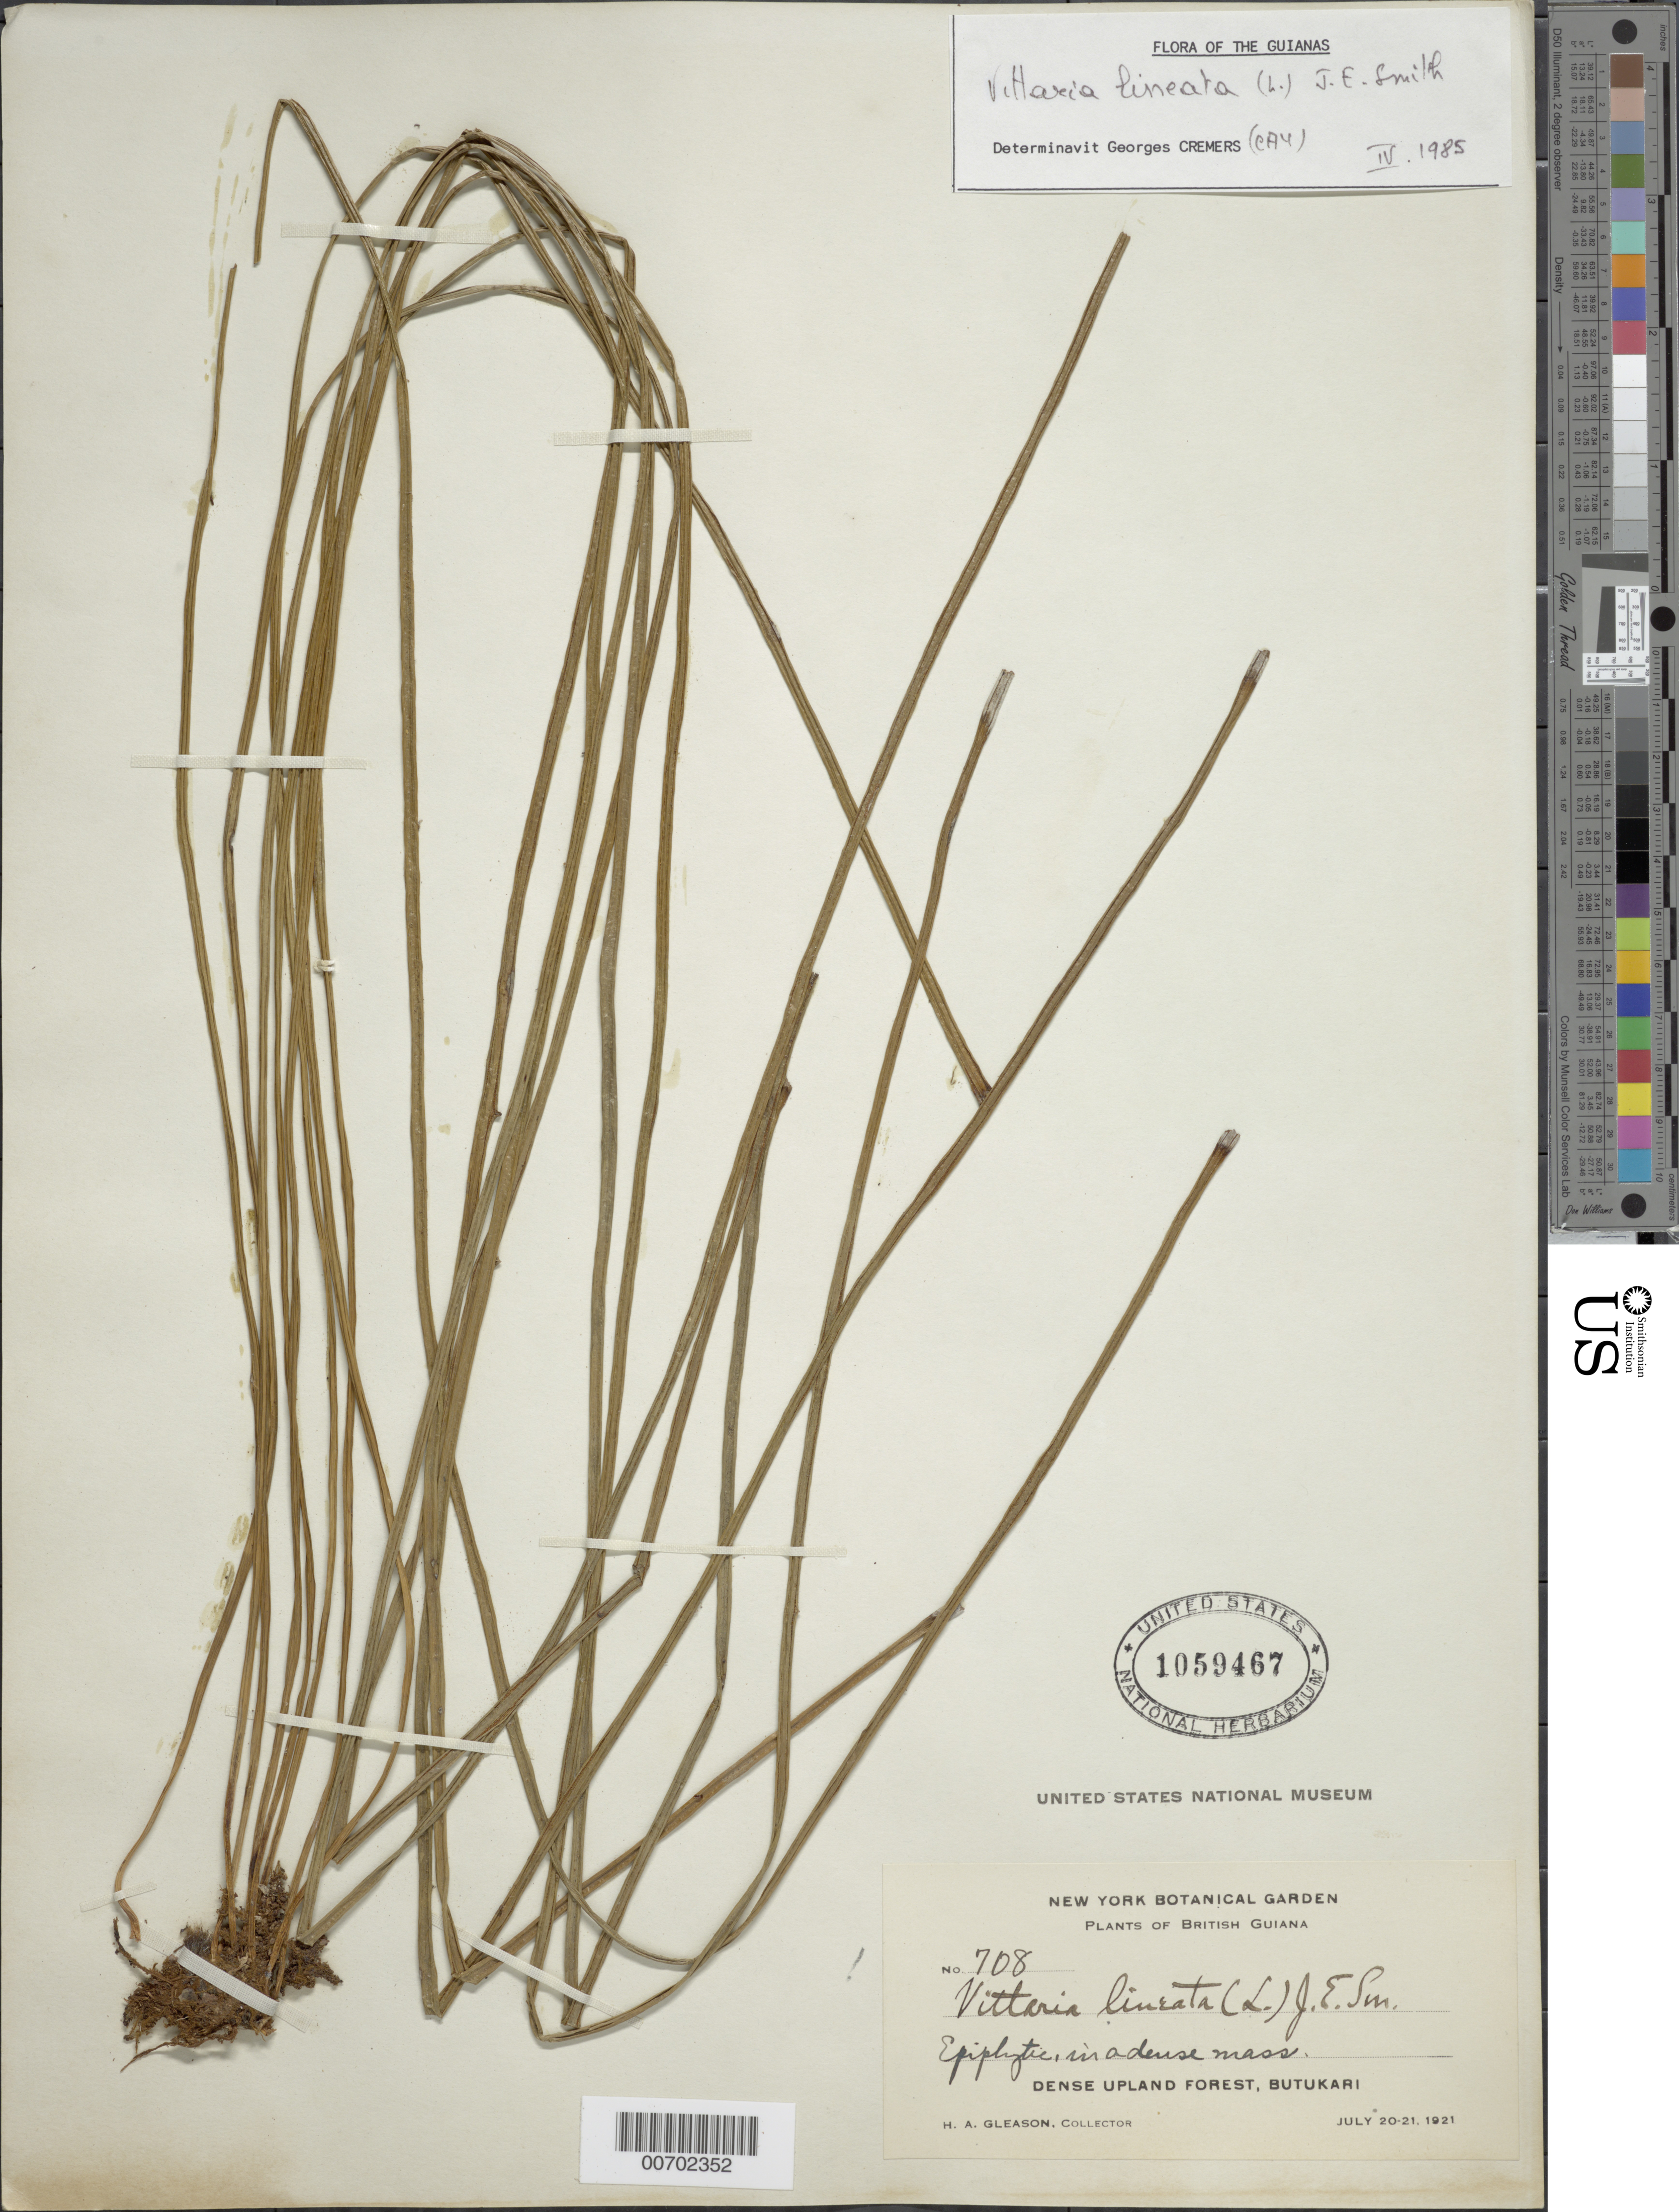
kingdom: Plantae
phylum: Tracheophyta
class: Polypodiopsida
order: Polypodiales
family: Pteridaceae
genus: Vittaria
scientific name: Vittaria lineata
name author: (L.) Sm.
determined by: Cremers, Georges A.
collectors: H. A. Gleason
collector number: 708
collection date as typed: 20-Jul-21 to 21-Jul-21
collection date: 1921-07-20/1921-07-21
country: Guyana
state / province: U. Demerara-Berbice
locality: Butukari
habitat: Dense upland forest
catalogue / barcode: US 1059467